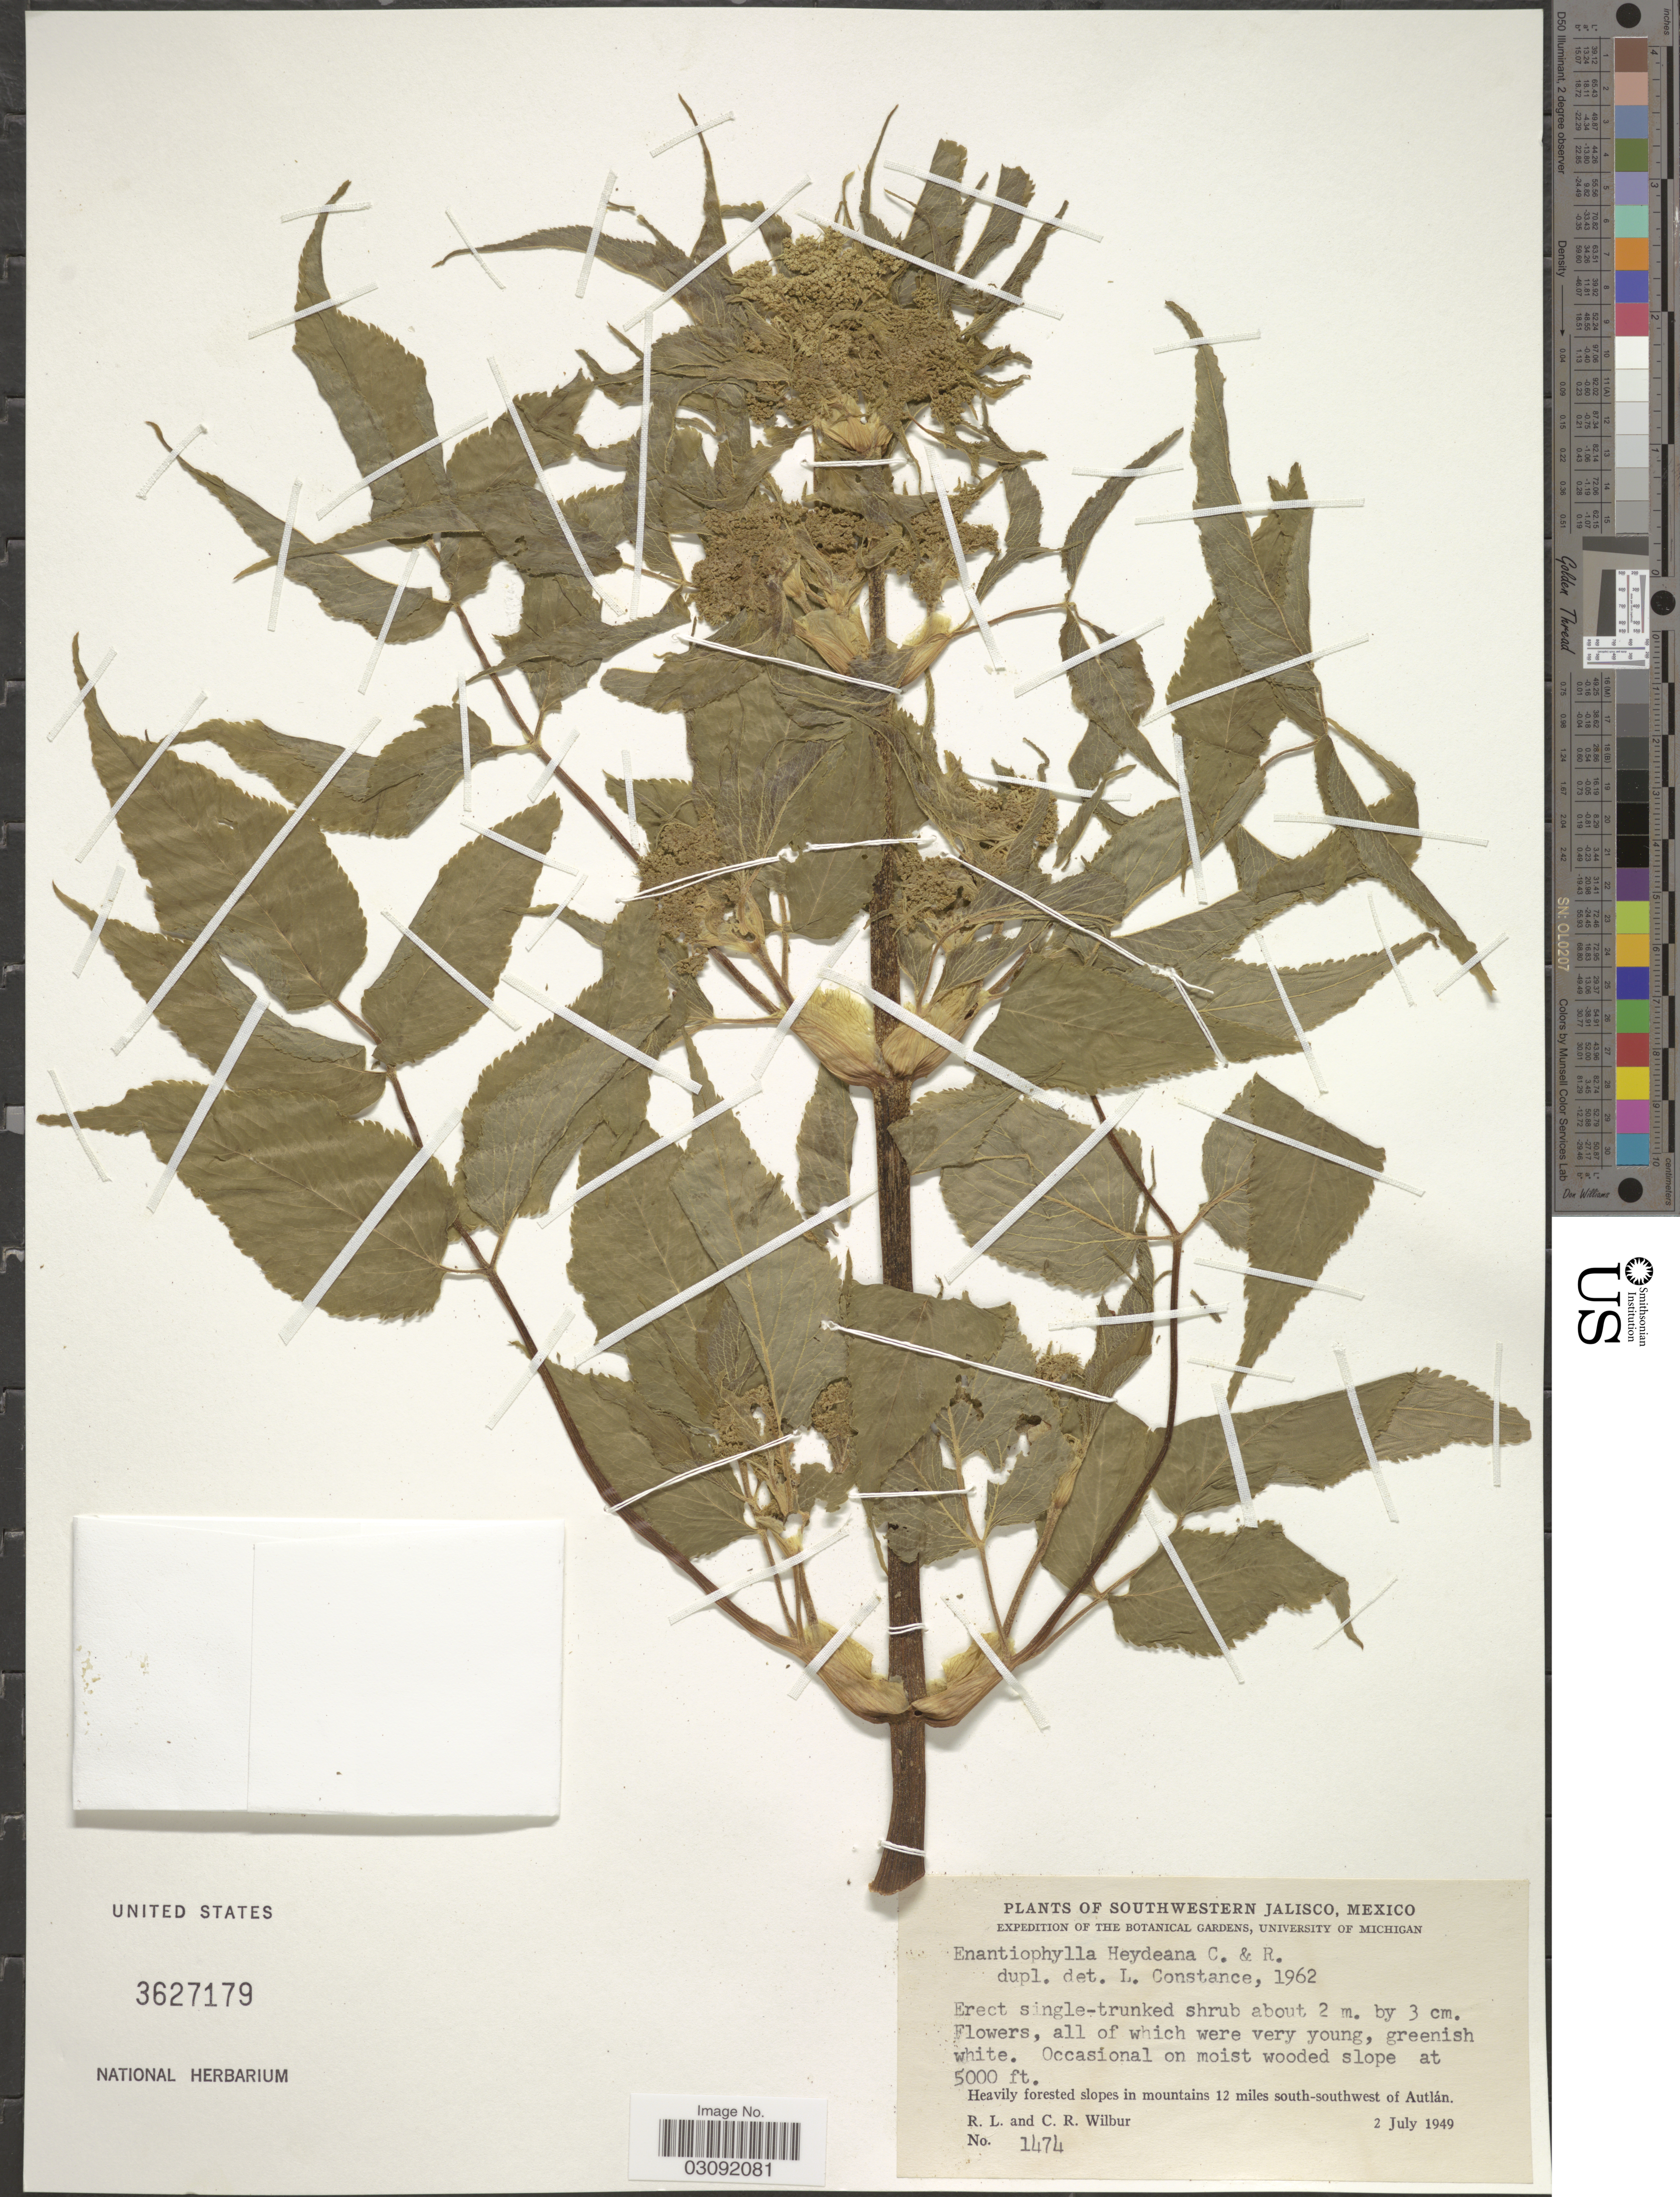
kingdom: Plantae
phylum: Tracheophyta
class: Magnoliopsida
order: Apiales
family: Apiaceae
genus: Enantiophylla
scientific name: Enantiophylla heydeana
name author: J.M. Coult. & Rose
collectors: R. L. Wilbur & C. Wilbur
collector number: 1474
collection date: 1949-07-02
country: Mexico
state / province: Jalisco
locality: Southwestern Jalisco. Heavily forested slopes in mountains 12 miles south-southwest of Autlán.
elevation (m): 1524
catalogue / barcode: US 3627179